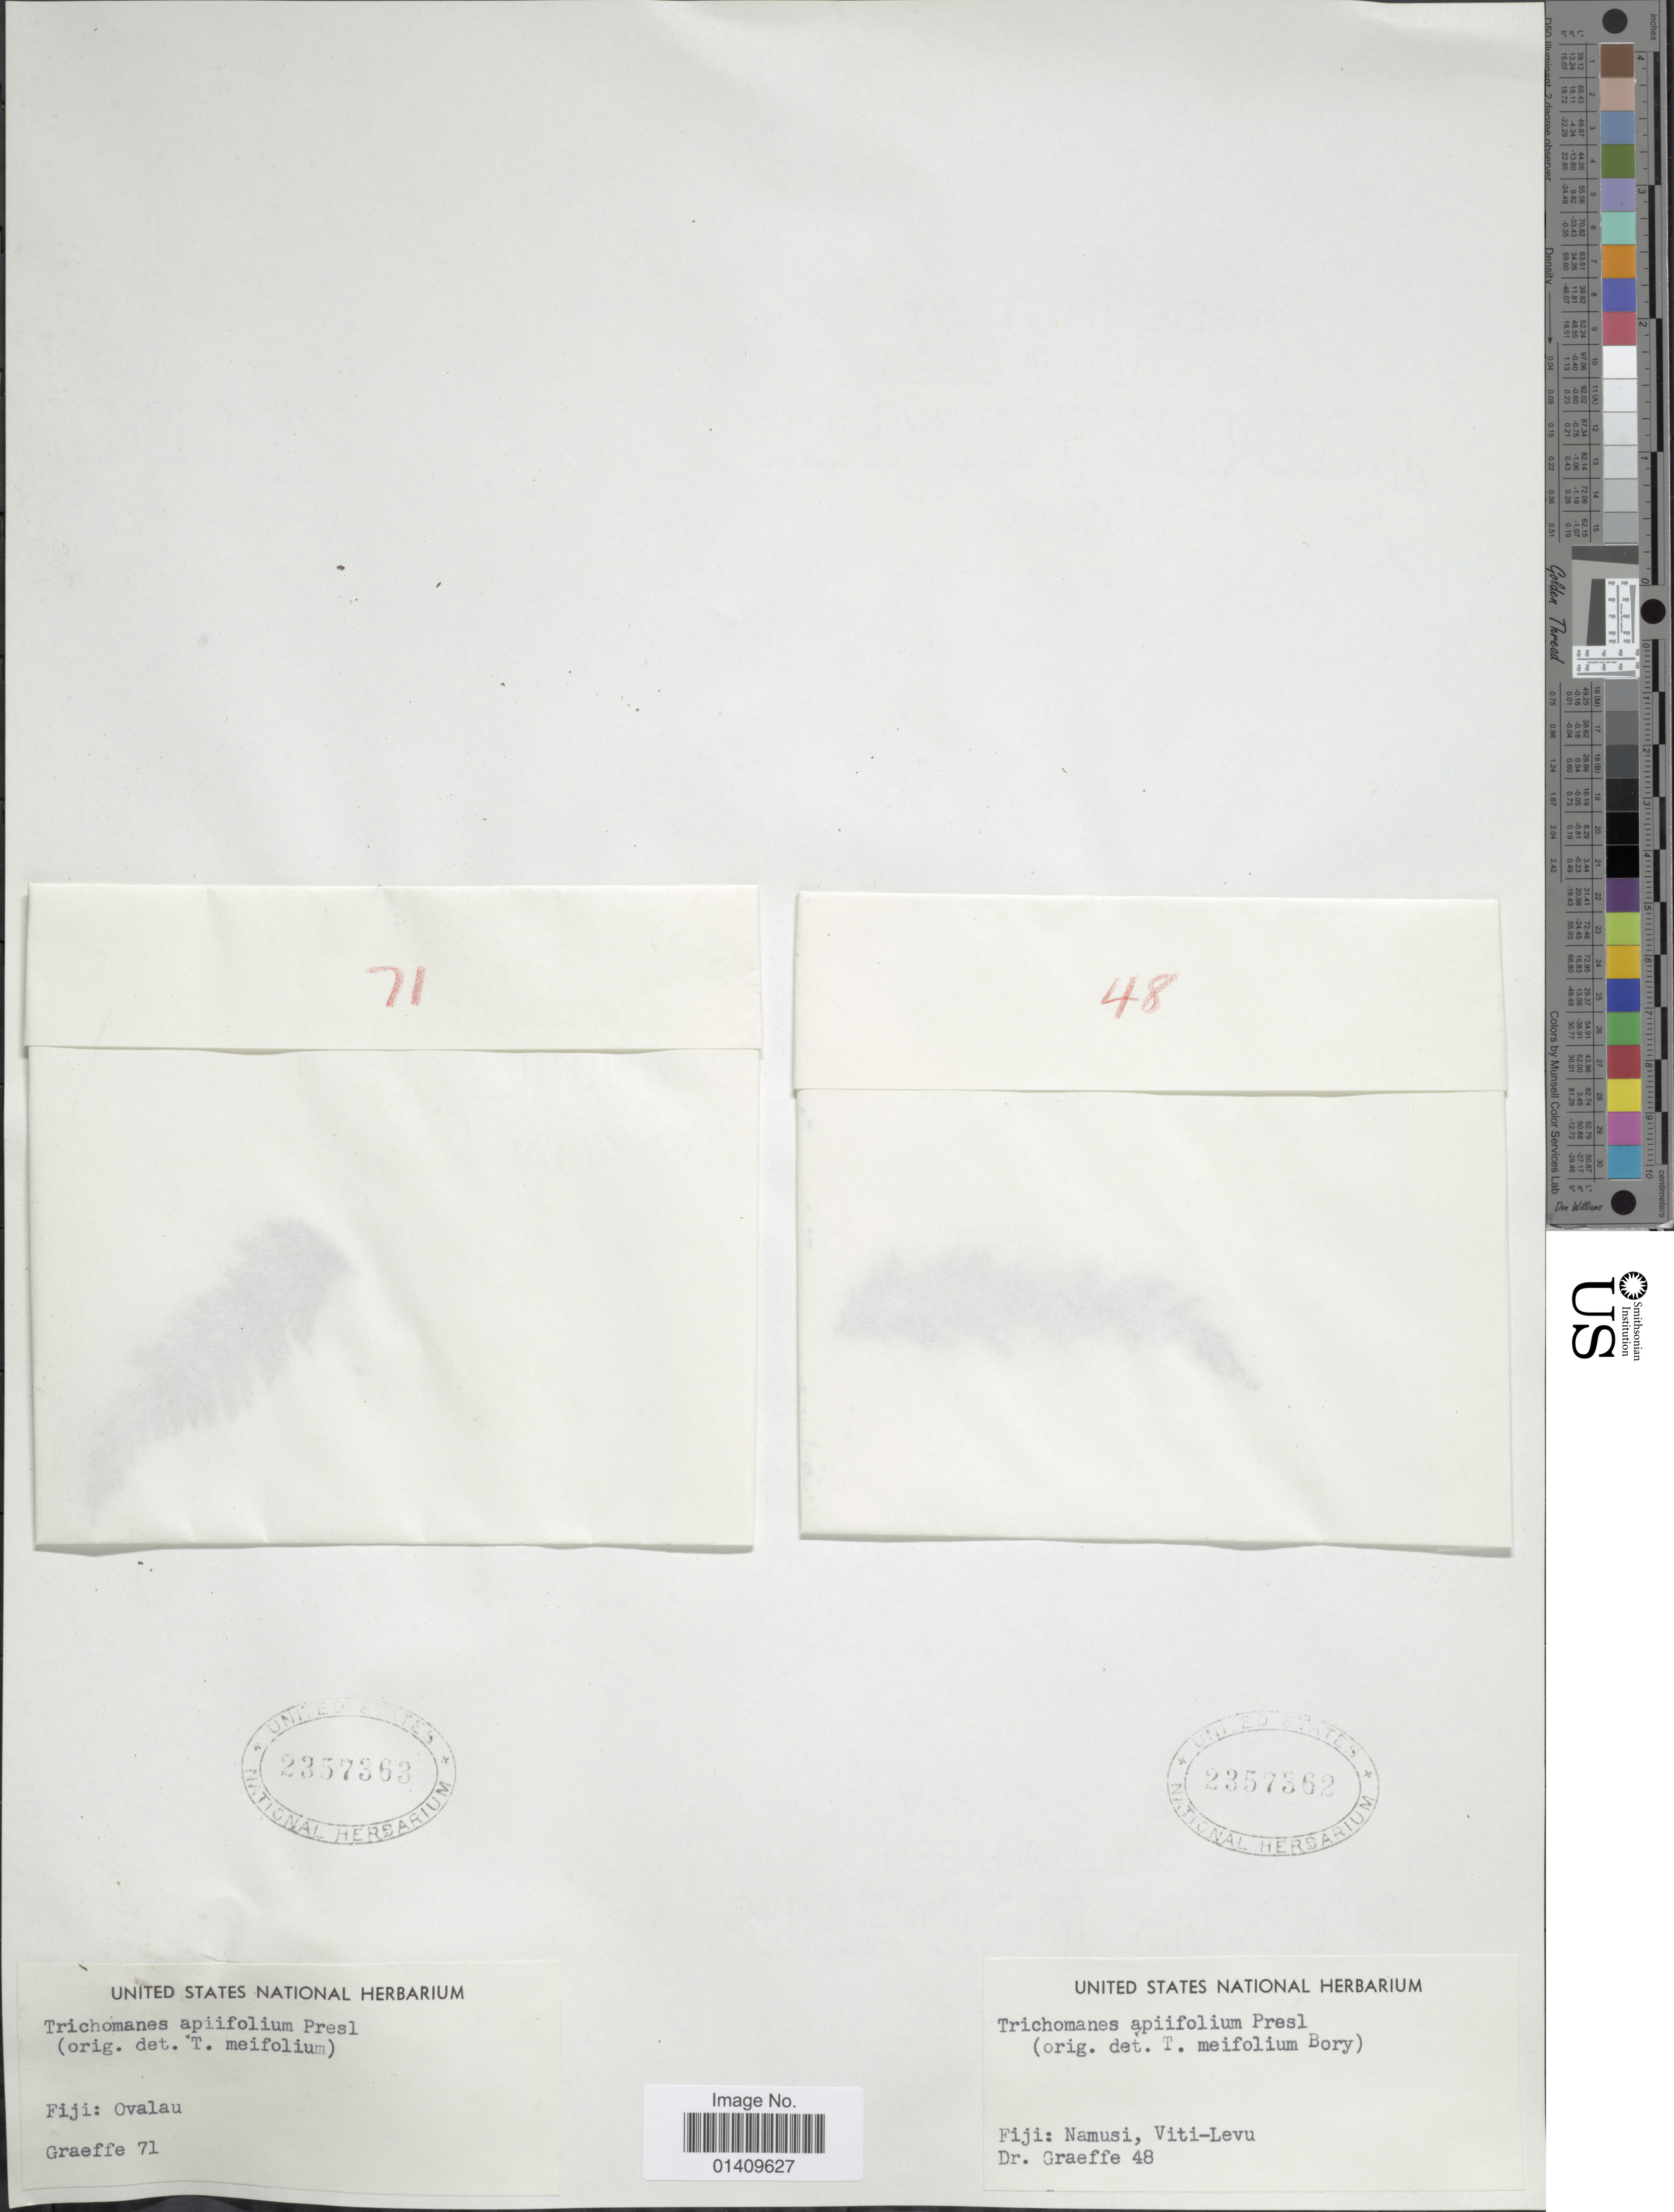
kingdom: Plantae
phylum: Tracheophyta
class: Polypodiopsida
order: Hymenophyllales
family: Hymenophyllaceae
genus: Callistopteris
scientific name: Callistopteris apiifolia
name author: (C. Presl) Copel.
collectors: Graeffe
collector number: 48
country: Fiji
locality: Fiji: Namusi Viti-Levu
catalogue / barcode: US 2357362-2